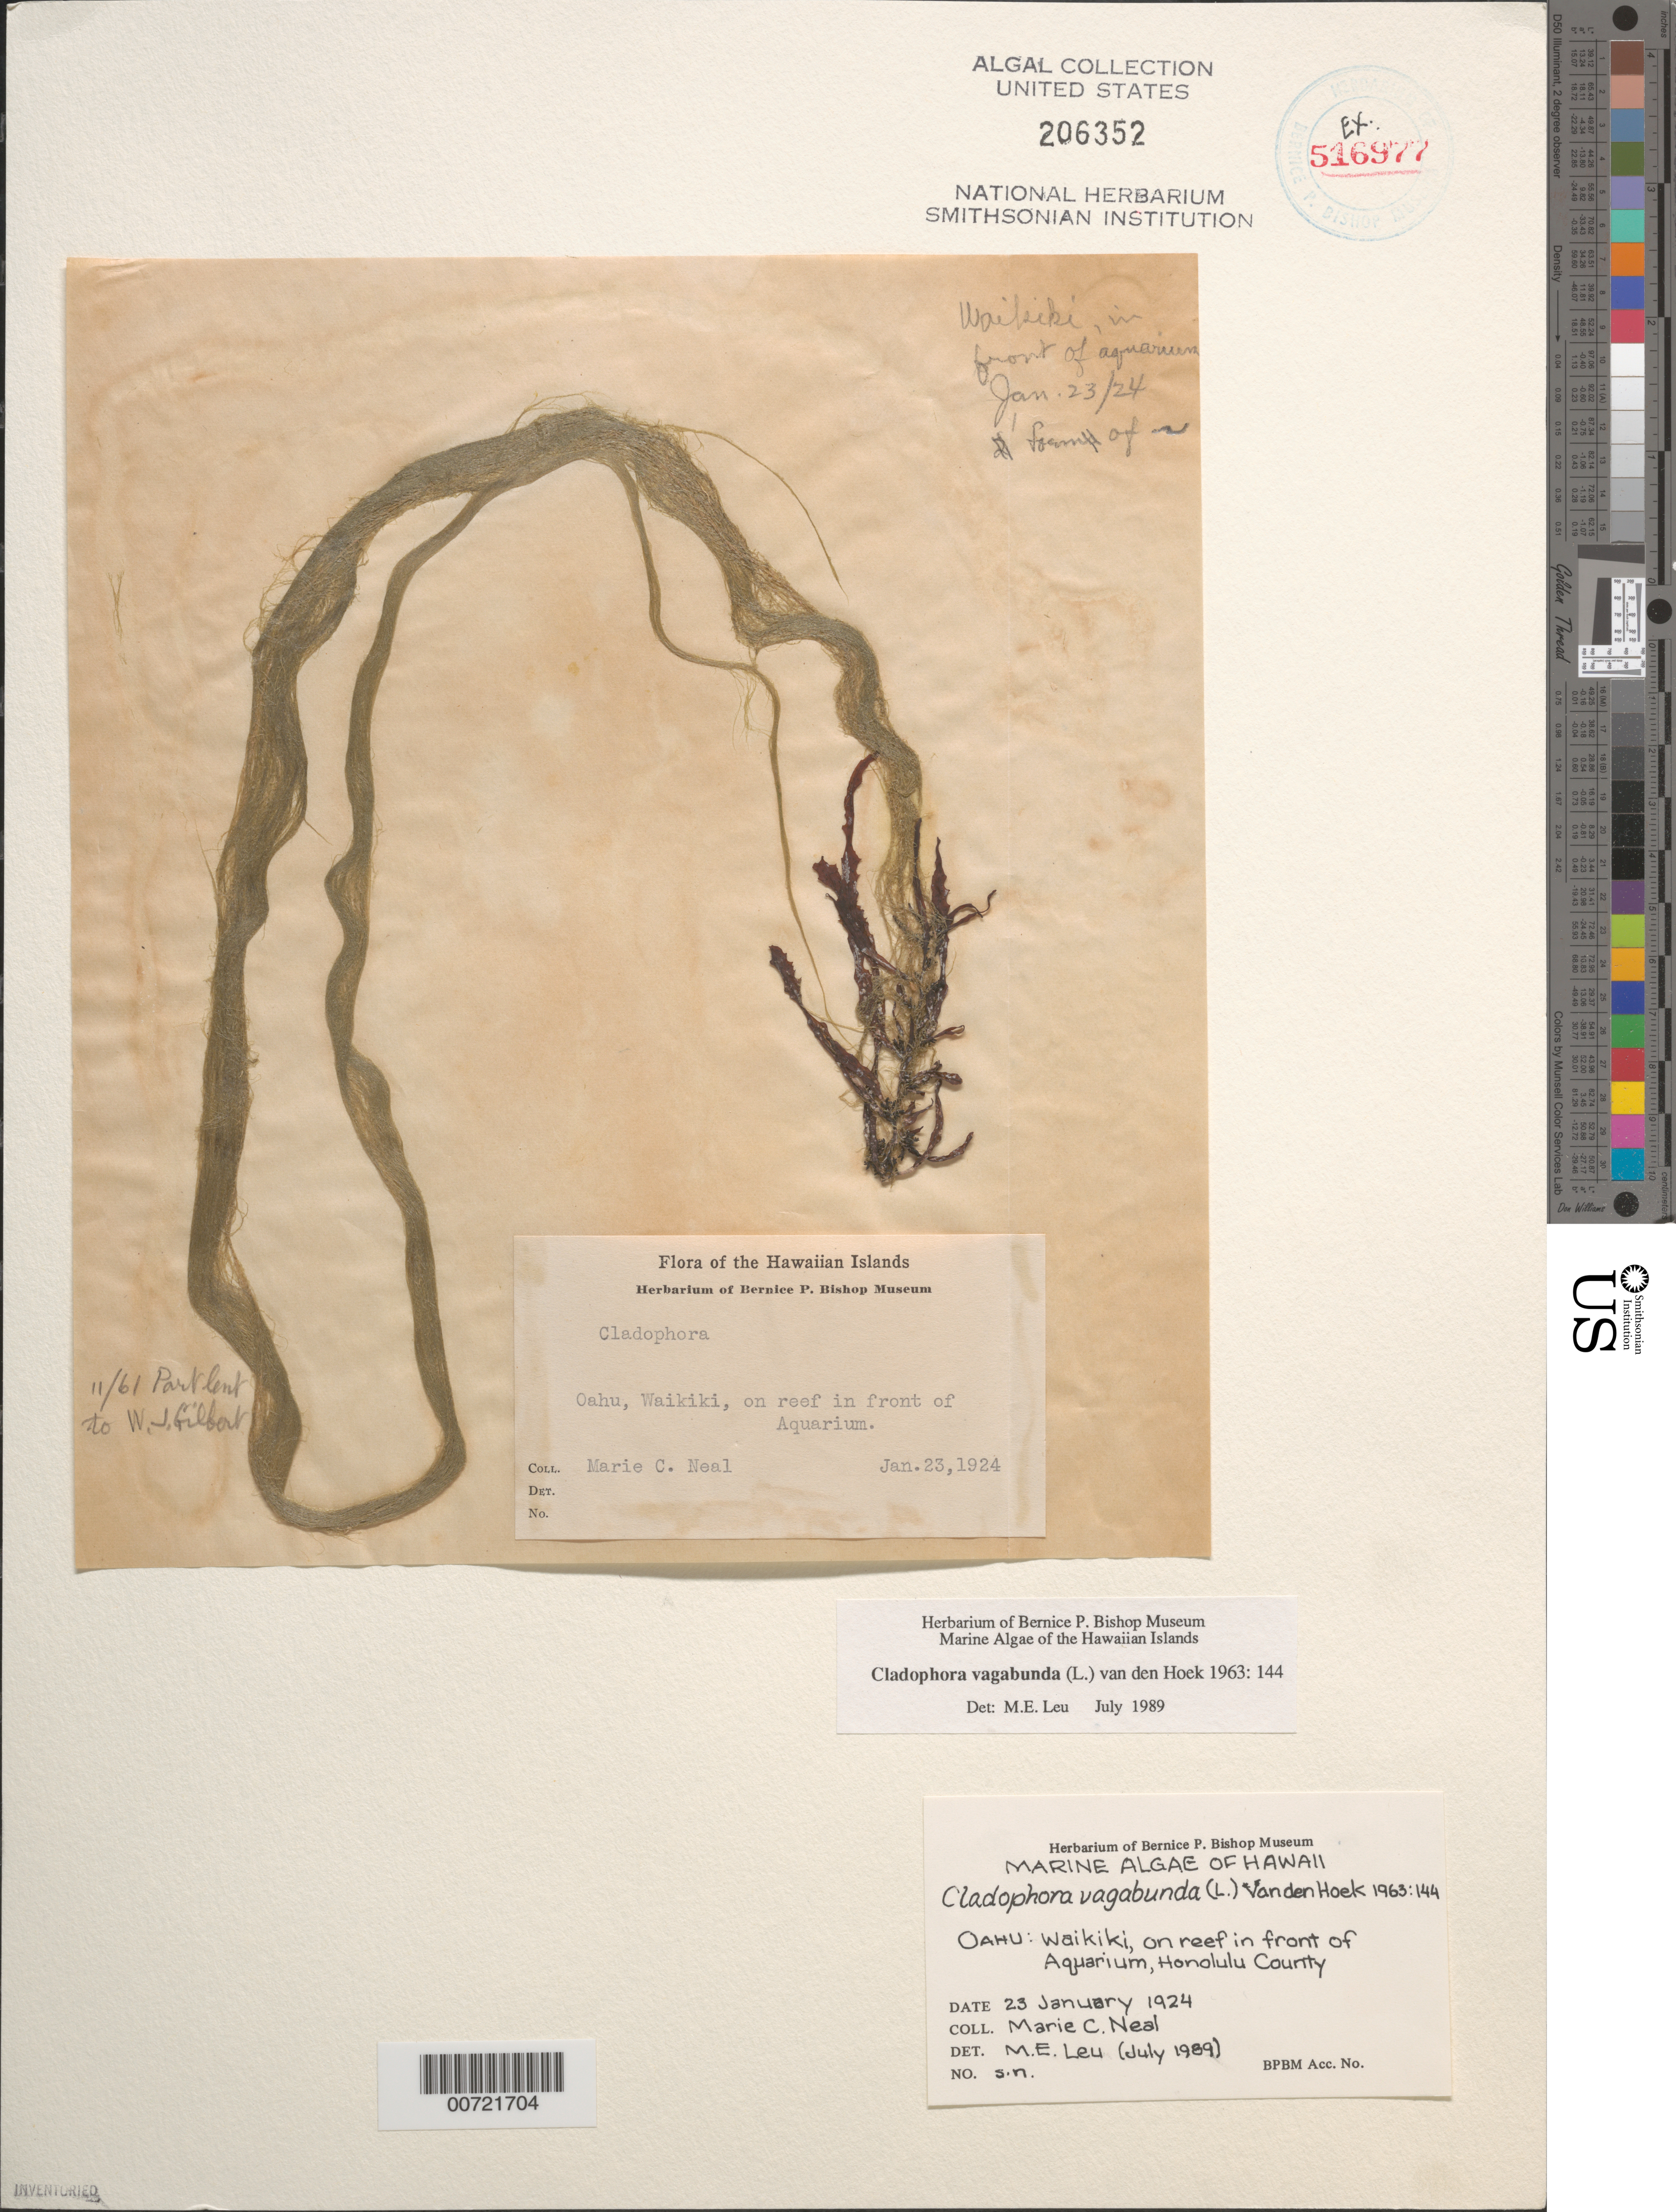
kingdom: Plantae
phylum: Chlorophyta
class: Ulvophyceae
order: Cladophorales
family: Cladophoraceae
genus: Cladophora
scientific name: Cladophora vagabunda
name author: (L.) C. Hoek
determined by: Leu, M. E.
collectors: M. Neal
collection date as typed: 23 Jan 1924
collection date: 1924-01-23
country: United States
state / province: Hawaii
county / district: Honolulu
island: Oahu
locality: Waikiki, reef opposite Honolulu Aquarium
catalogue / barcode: US 206352